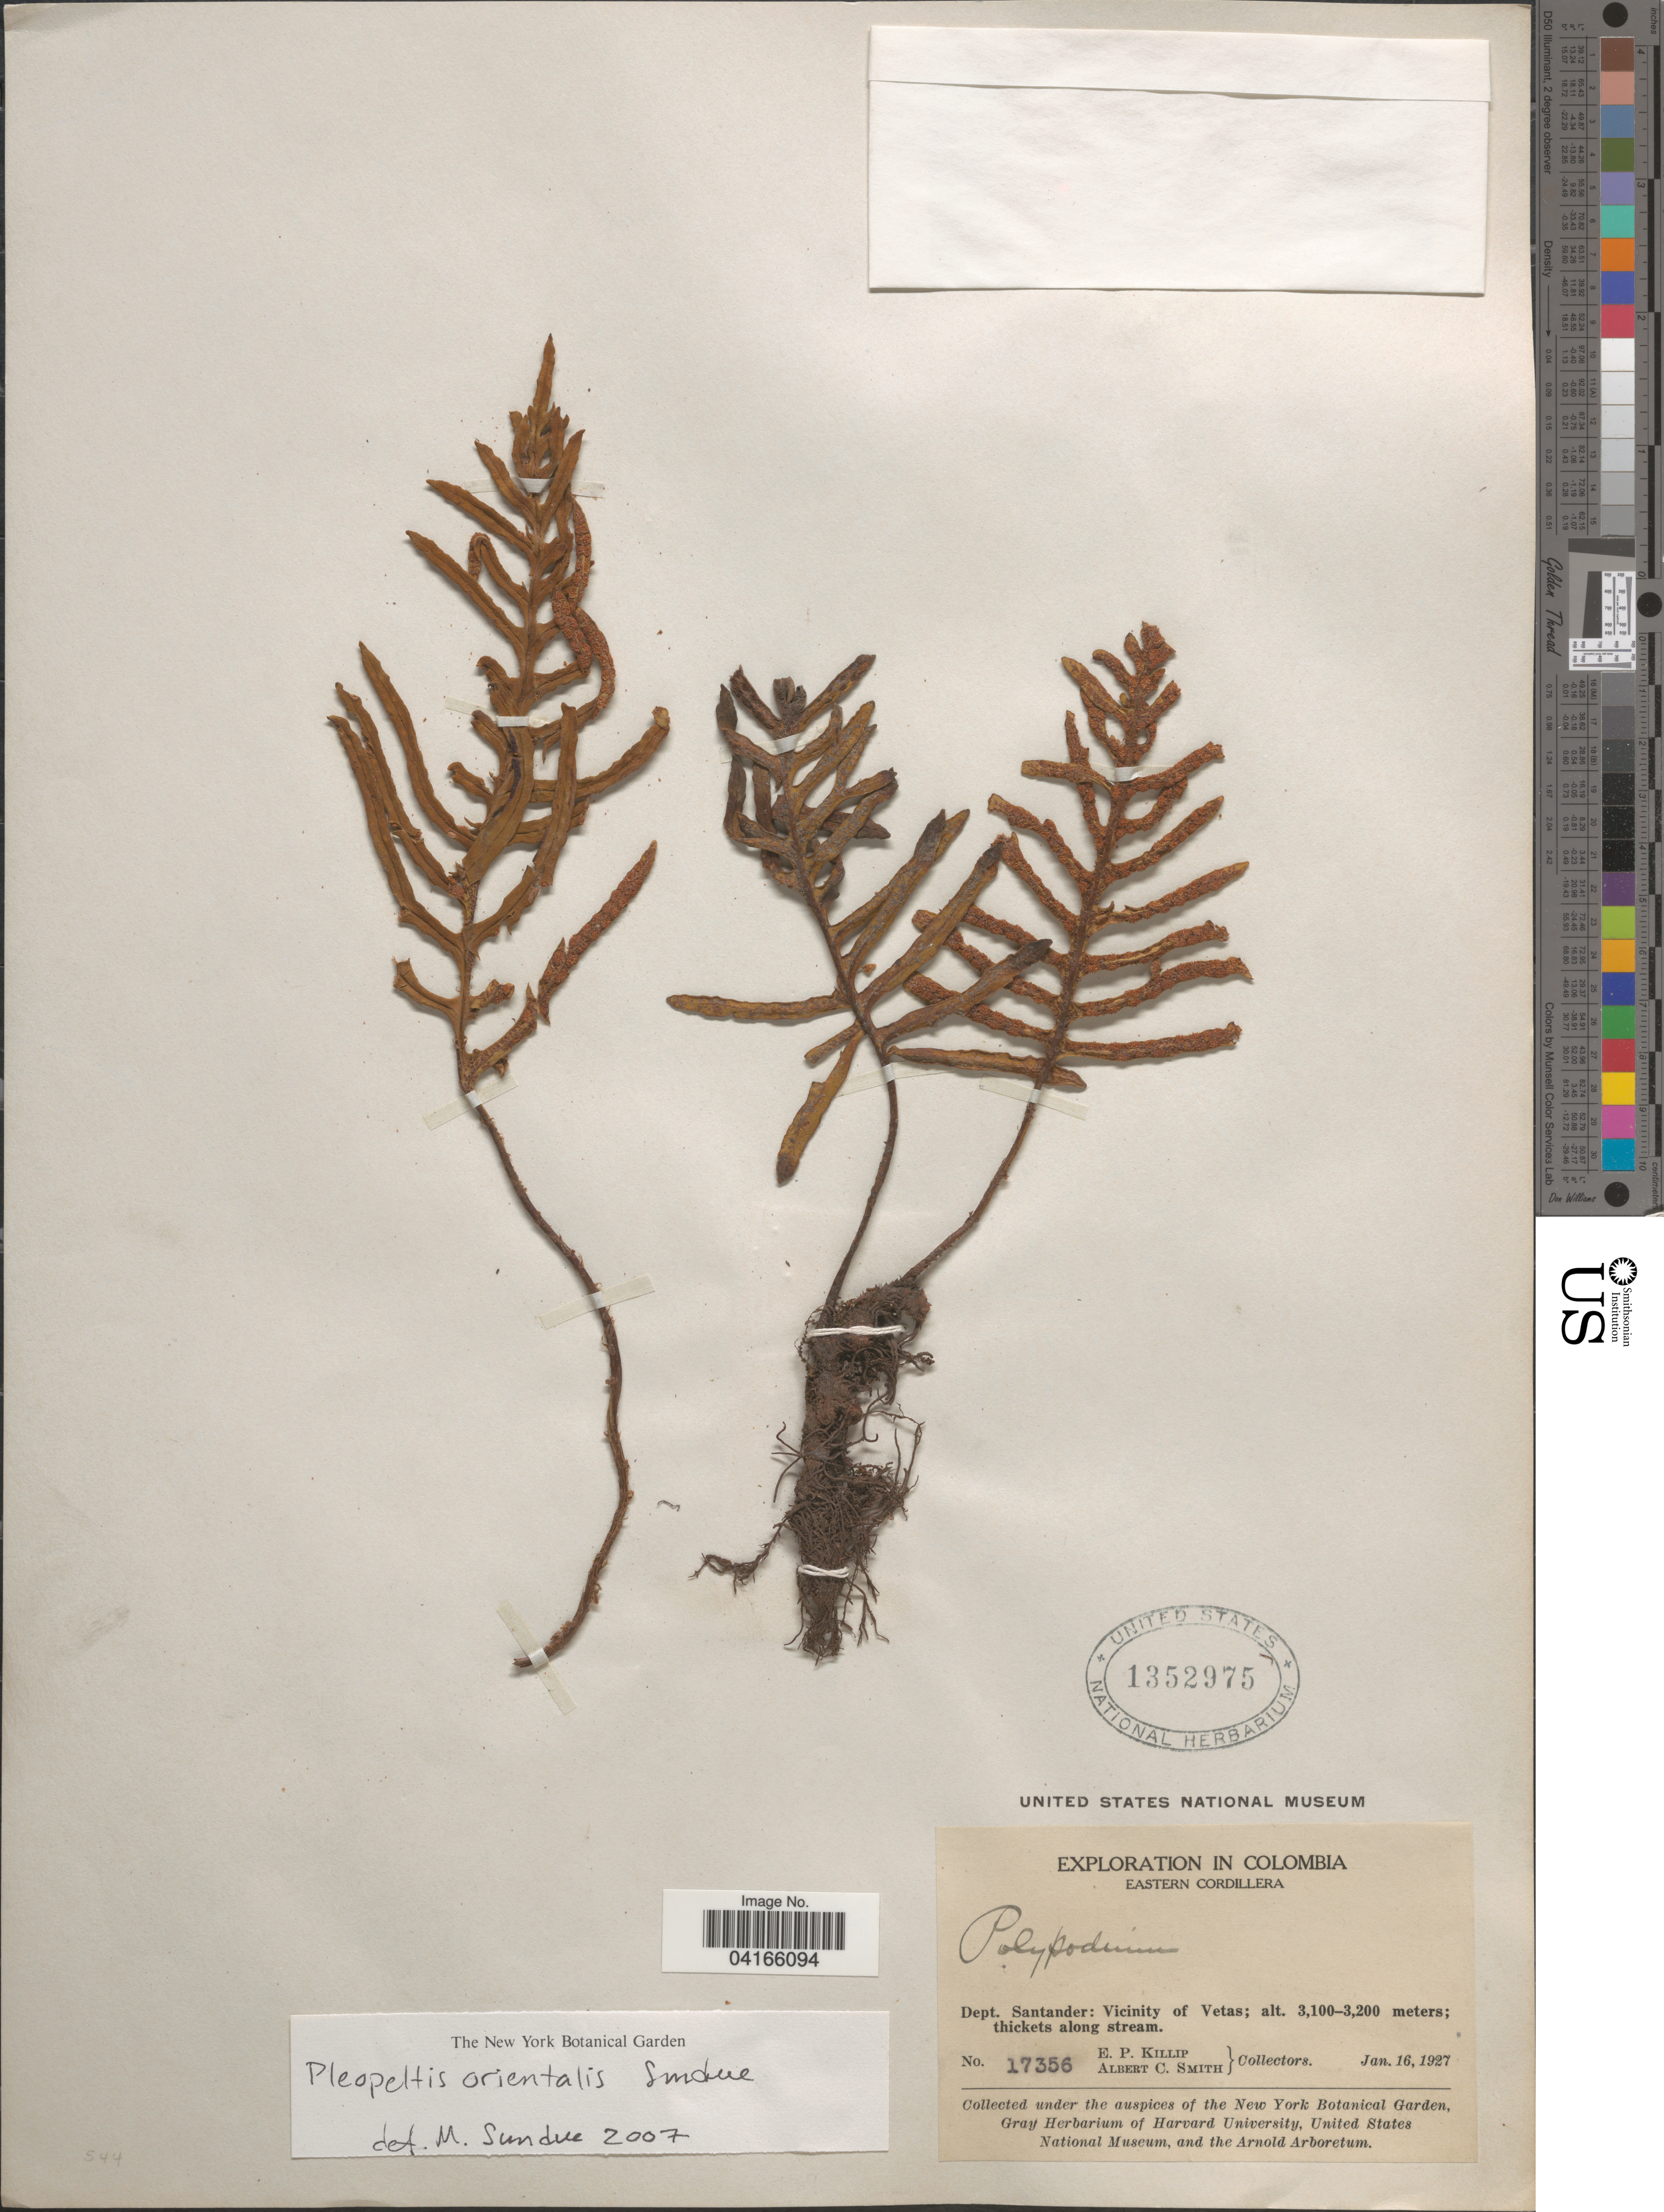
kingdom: Plantae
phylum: Tracheophyta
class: Polypodiopsida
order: Polypodiales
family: Polypodiaceae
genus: Pleopeltis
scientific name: Pleopeltis orientalis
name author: Sundue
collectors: E. P. Killip & A. C. Smith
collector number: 17356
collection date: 1927-01-16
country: Colombia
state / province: Santander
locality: Exploration in Colombia. Eastern Cordillera. Dept. Santander: Vicinity of Vetas.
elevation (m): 3100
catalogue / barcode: US 1352975